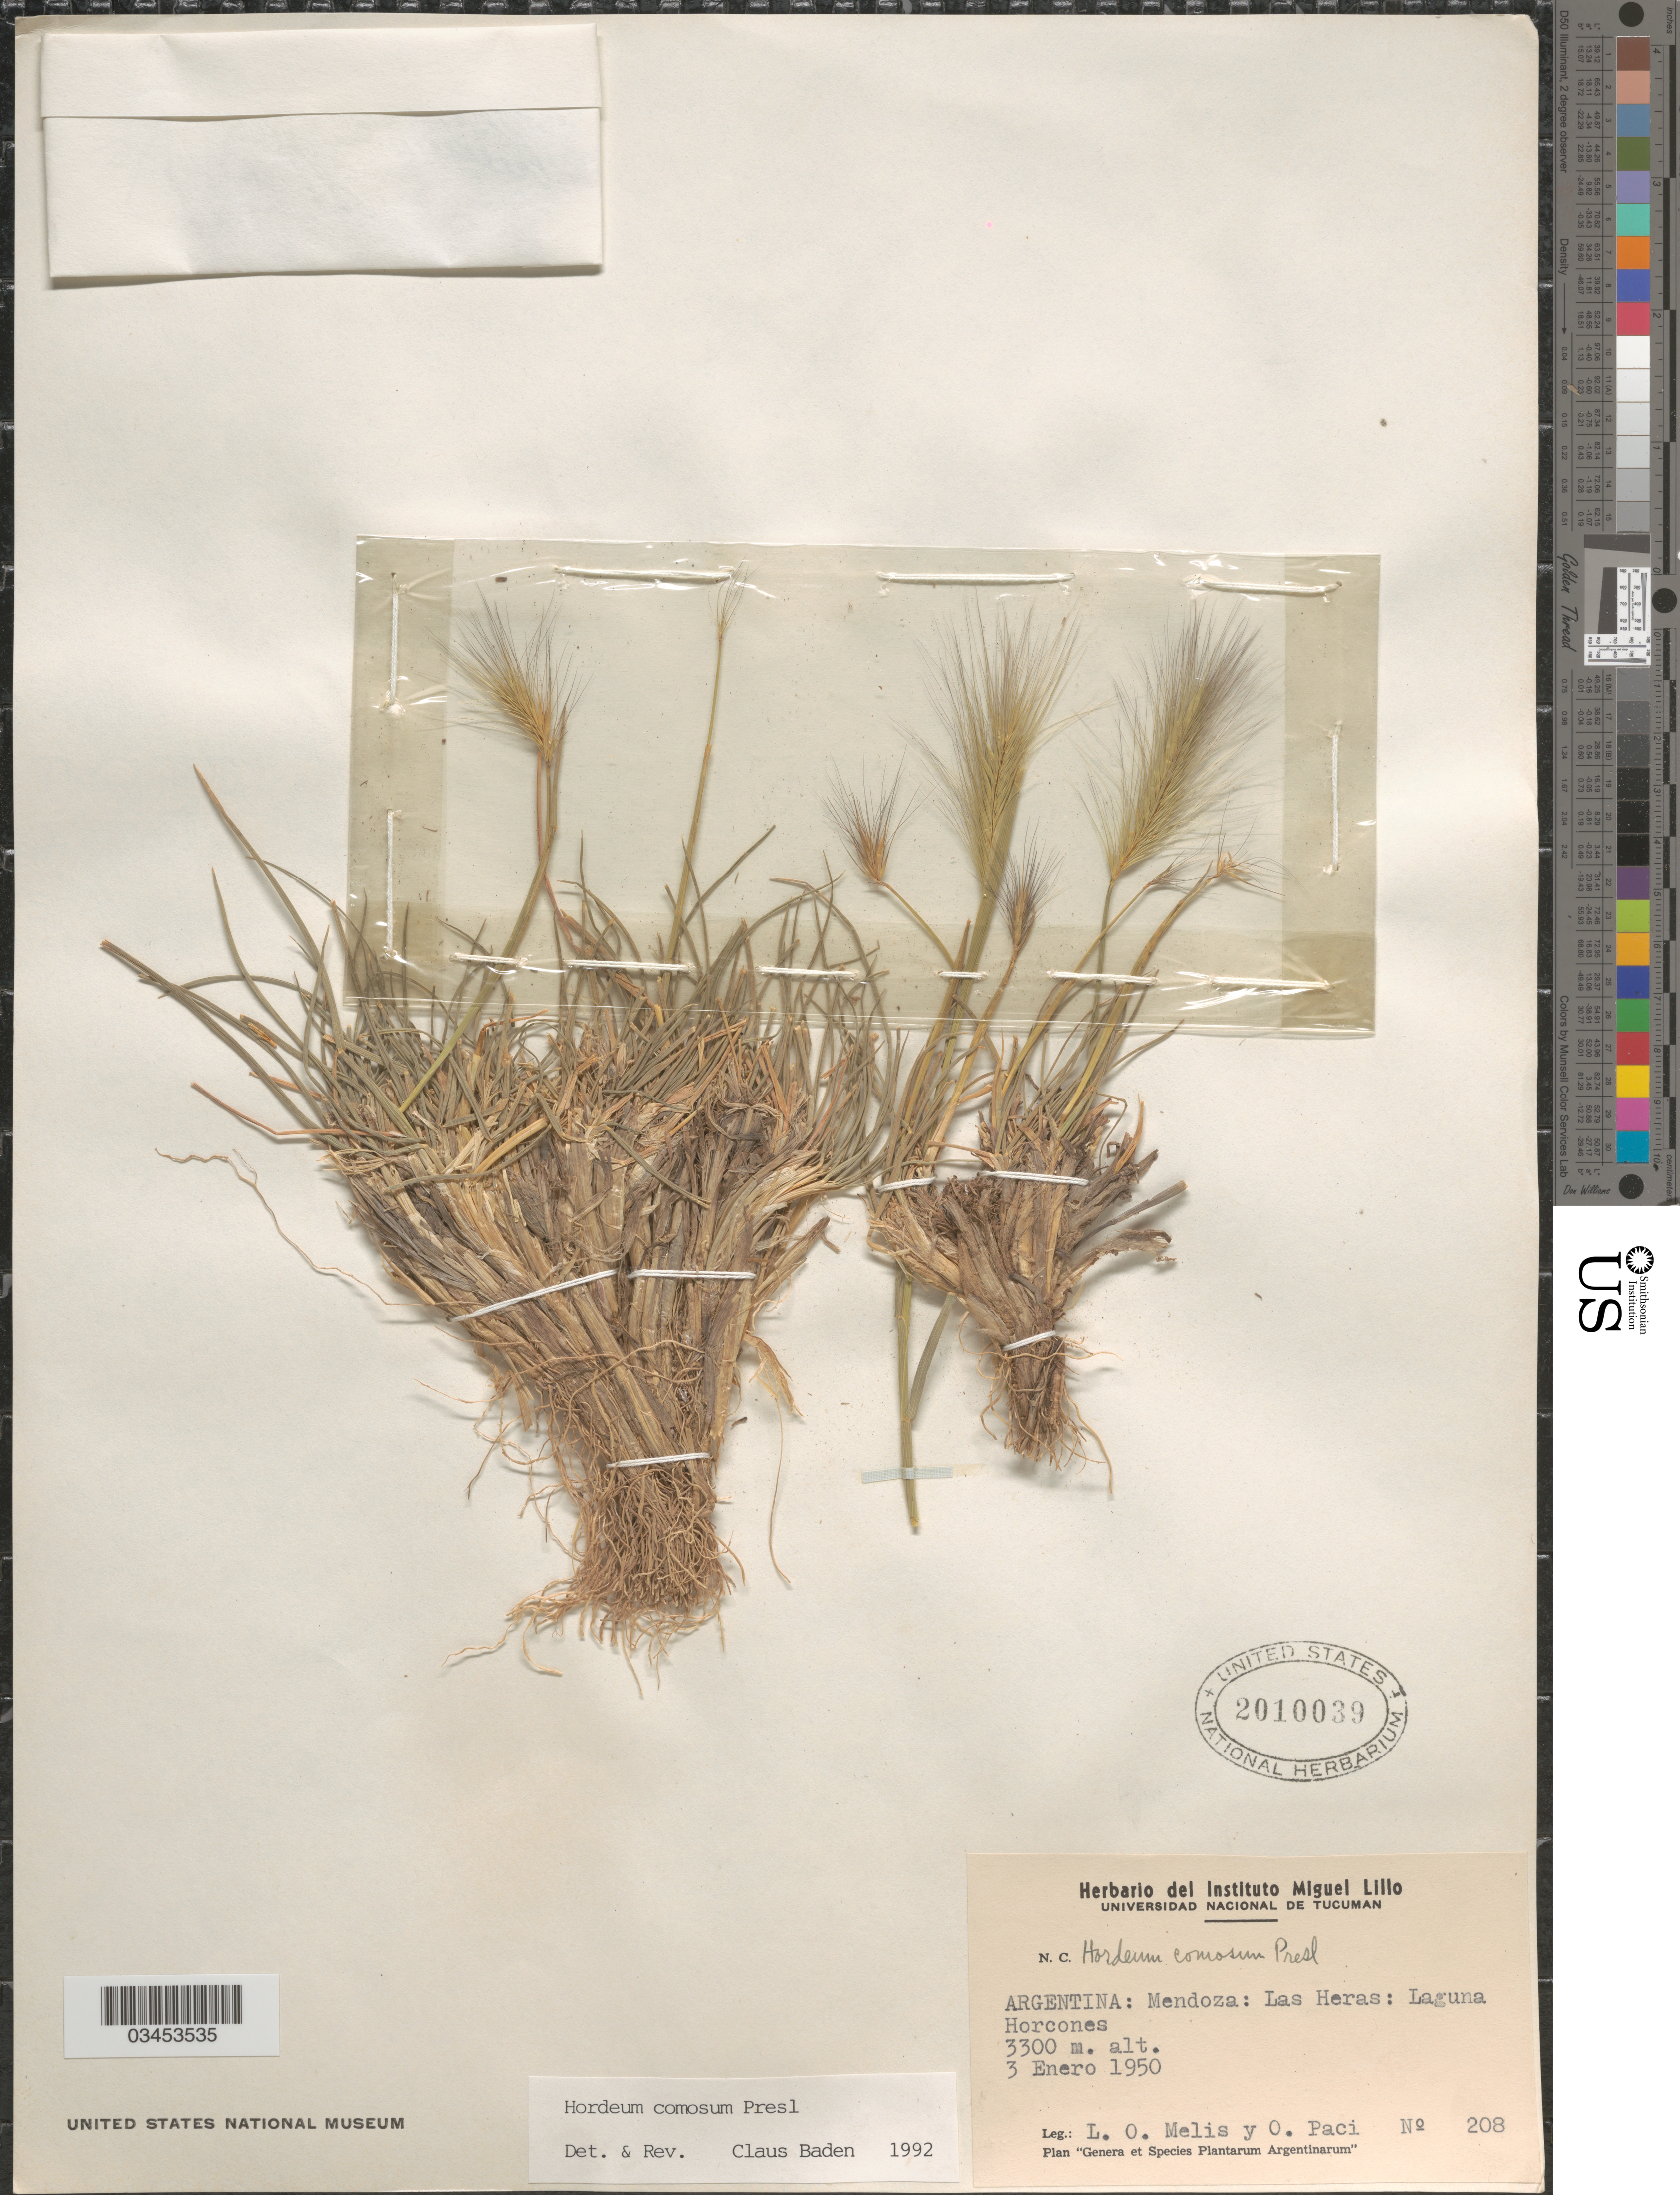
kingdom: Plantae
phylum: Tracheophyta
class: Liliopsida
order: Poales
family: Poaceae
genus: Hordeum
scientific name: Hordeum comosum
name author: J. Presl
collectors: L. Melis & O. Paci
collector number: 208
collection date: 1950-01-03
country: Argentina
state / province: Mendoza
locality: Las Heras: Lago Horcones.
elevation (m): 3300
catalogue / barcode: US 2010039